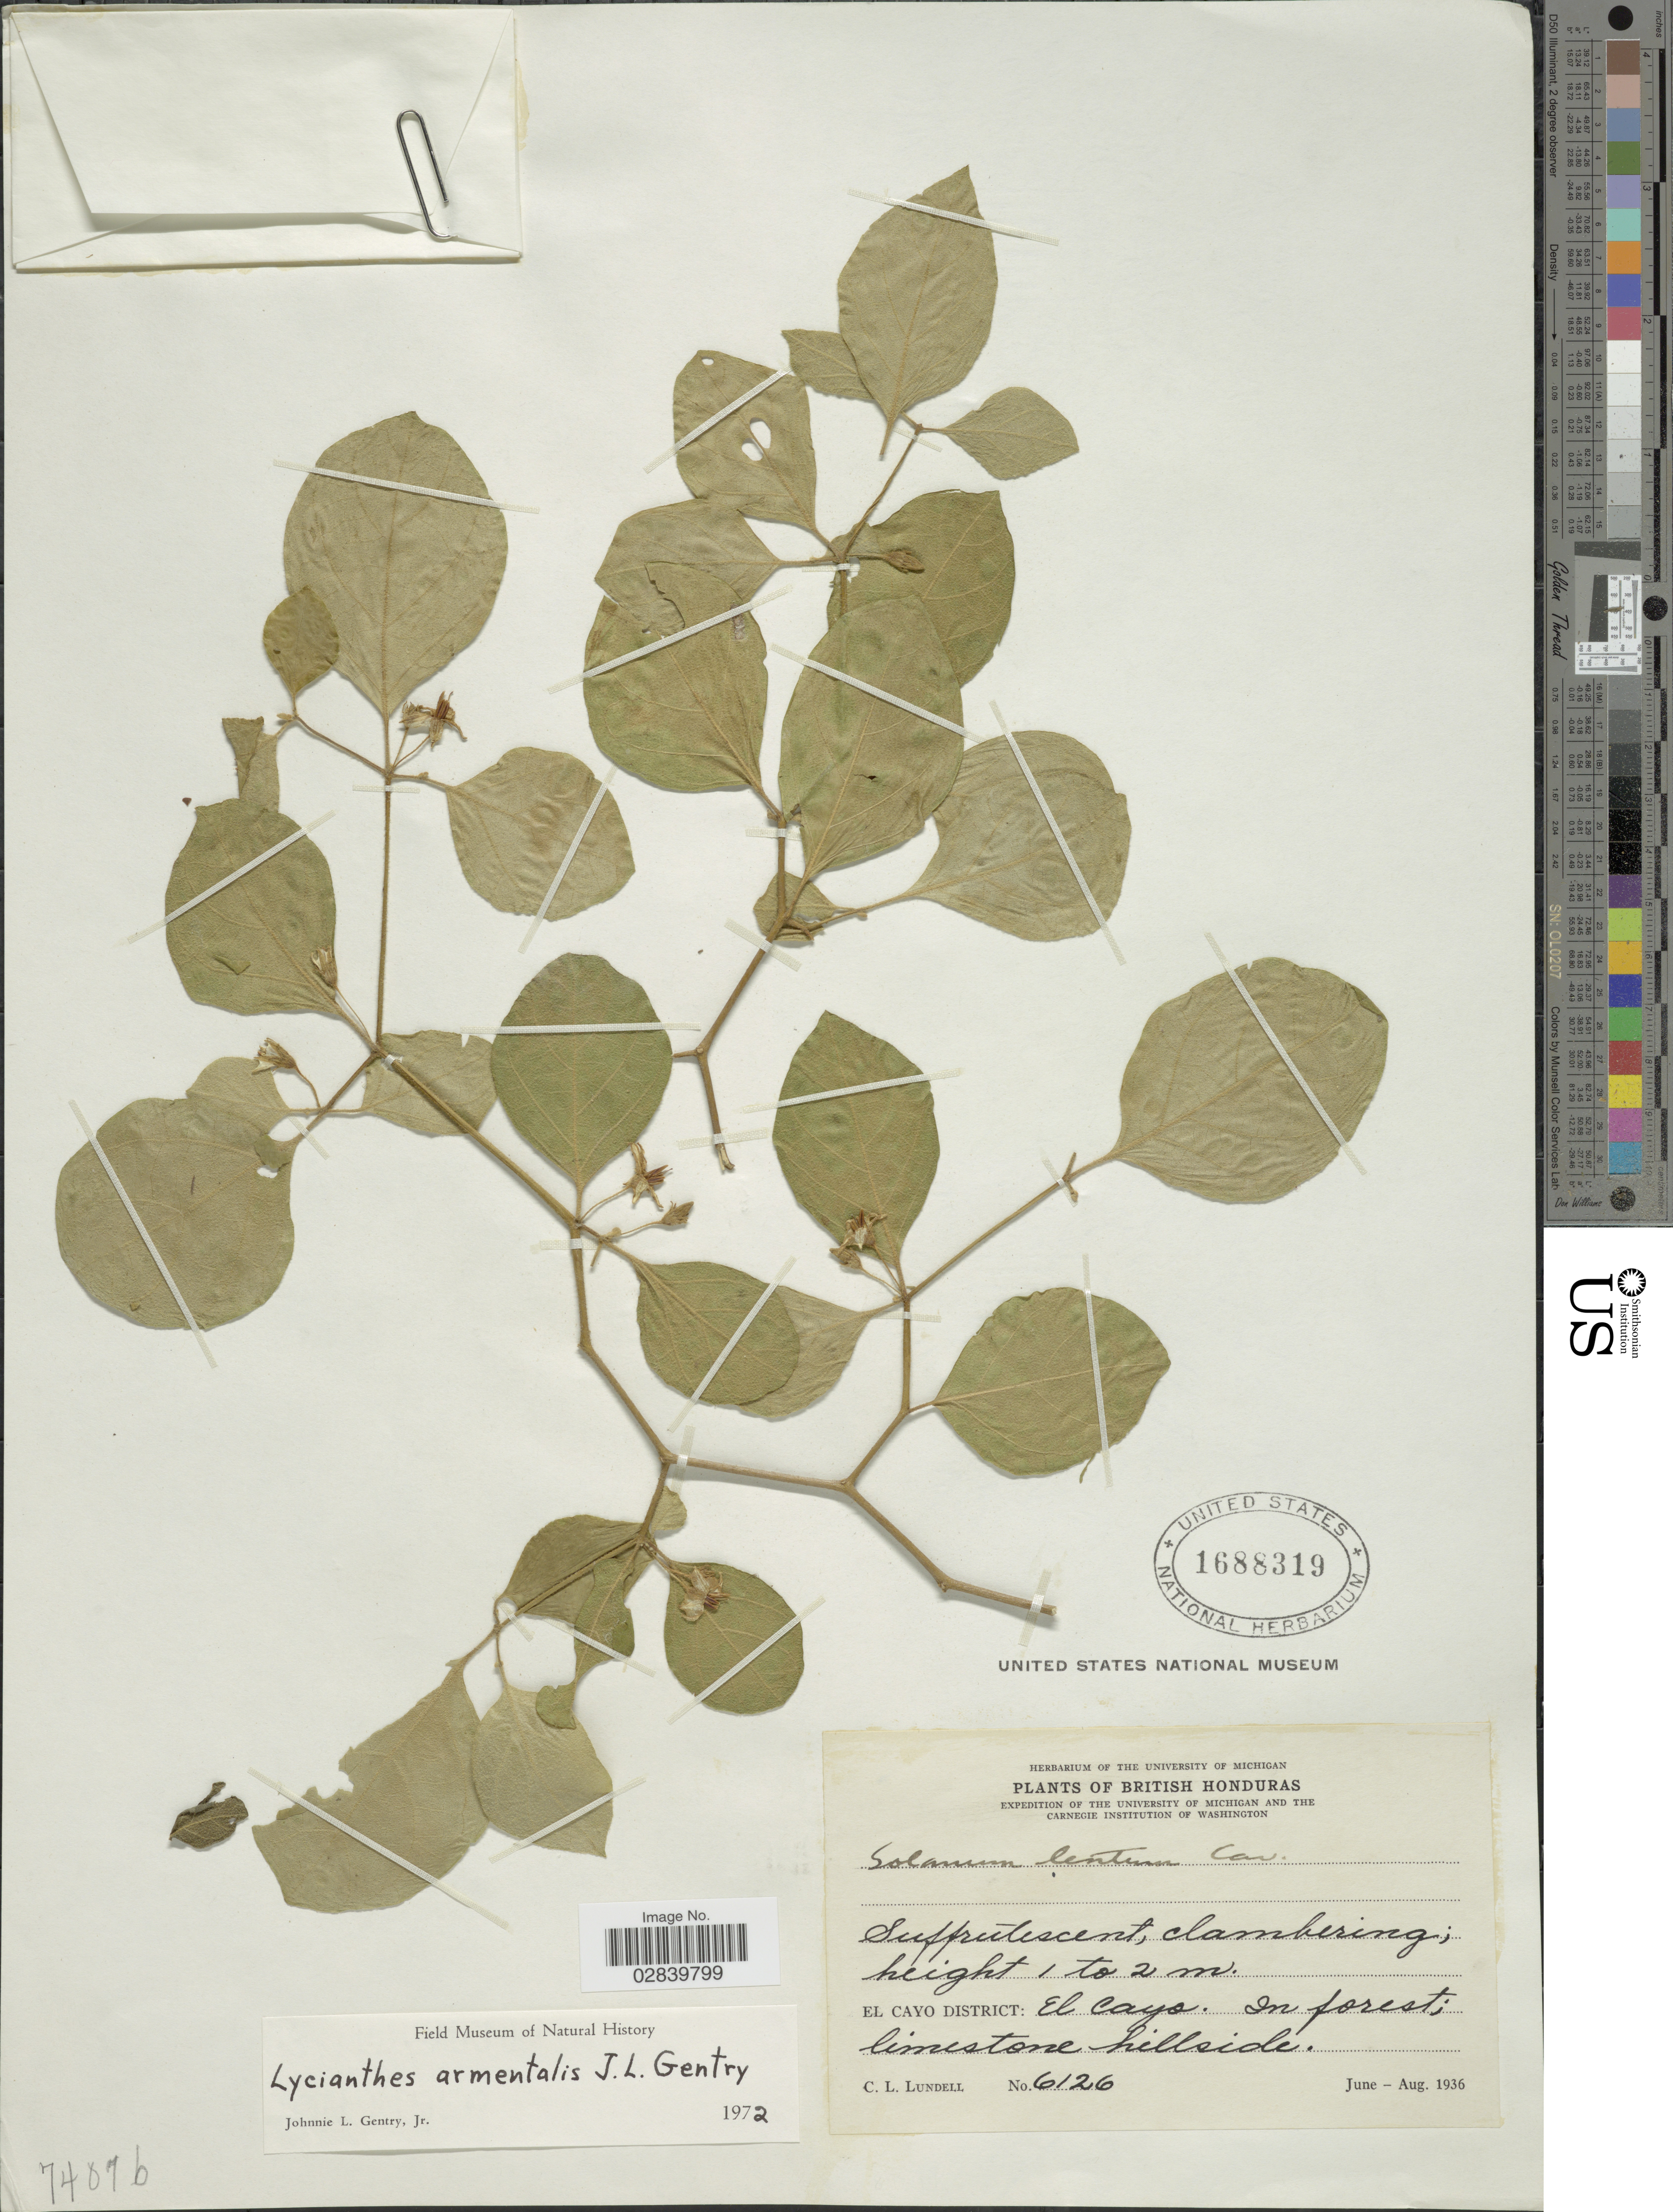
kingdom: Plantae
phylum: Tracheophyta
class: Magnoliopsida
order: Solanales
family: Solanaceae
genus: Lycianthes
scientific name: Lycianthes armentalis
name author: J.L. Gentry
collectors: C. L. Lundell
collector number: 6126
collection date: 1936-06/1936-08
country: Belize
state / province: Cayo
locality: El Cayo District: El Cayo.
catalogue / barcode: US 1688319